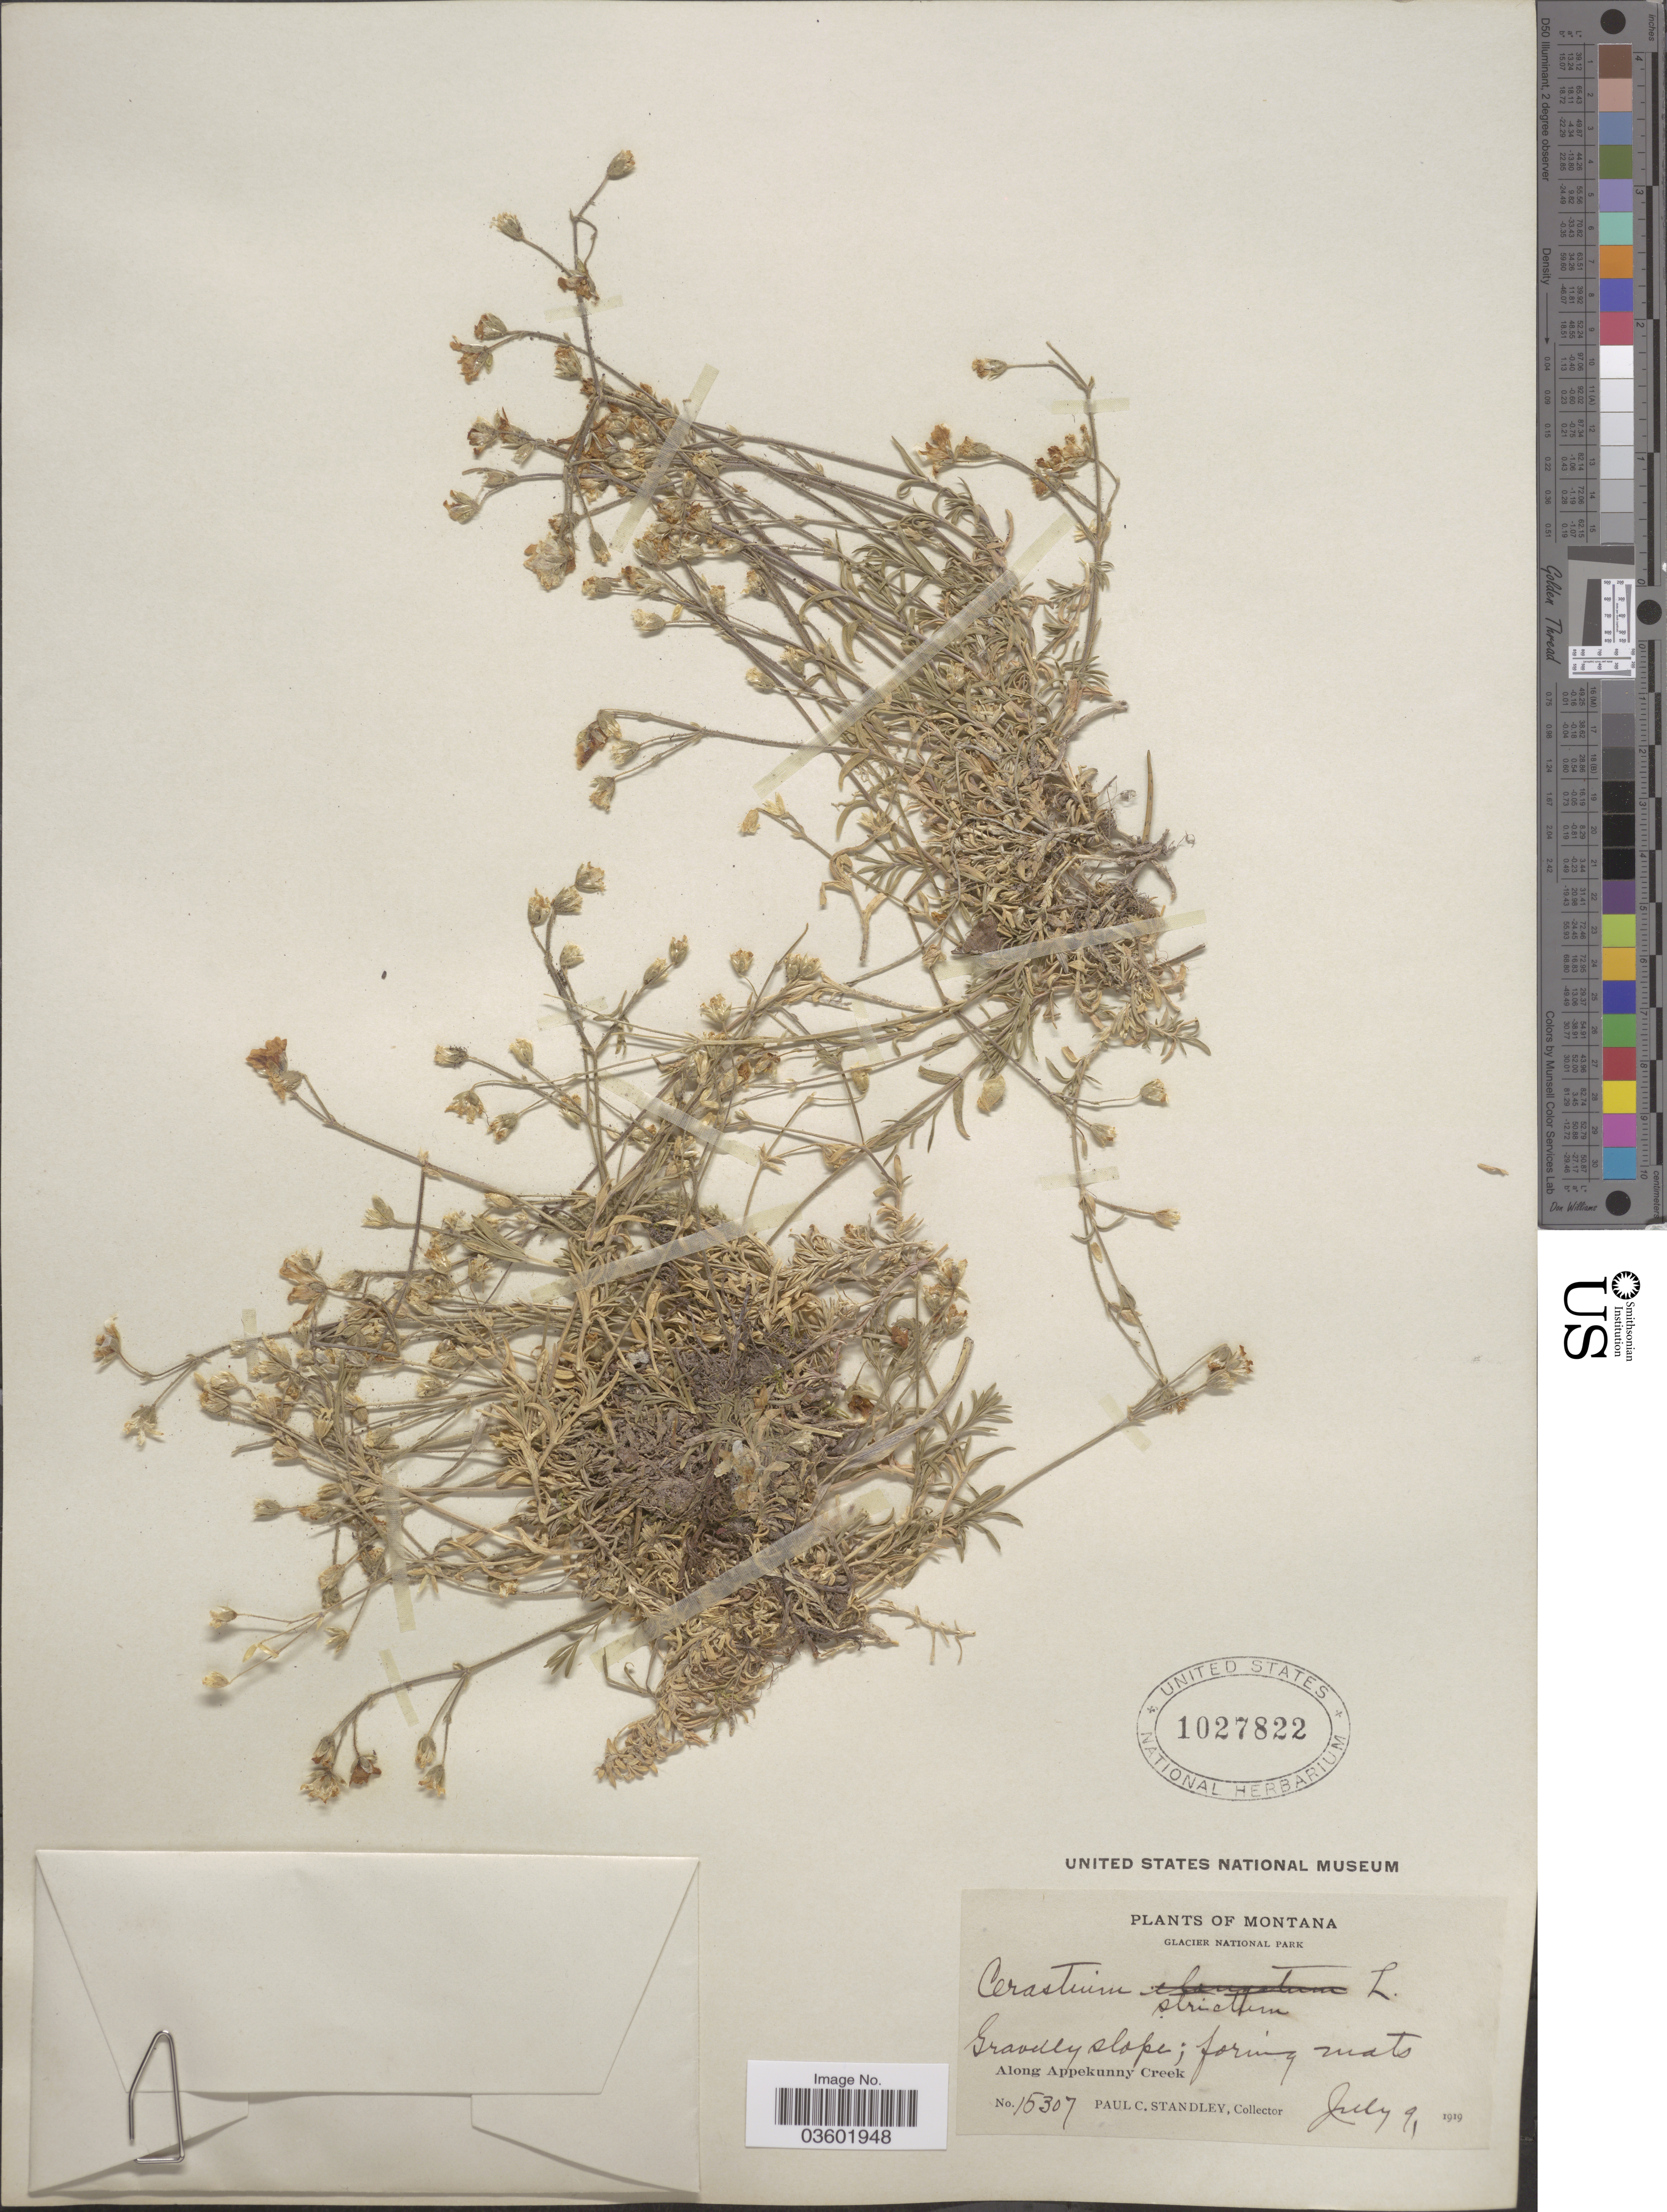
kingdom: Plantae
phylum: Tracheophyta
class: Magnoliopsida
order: Caryophyllales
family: Caryophyllaceae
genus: Cerastium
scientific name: Cerastium strictum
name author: L.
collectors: P. C. Standley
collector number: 15307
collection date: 1919-07-09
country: United States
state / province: Montana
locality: Glacier National Park. Along Appekunny Creek.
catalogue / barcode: US 1027822